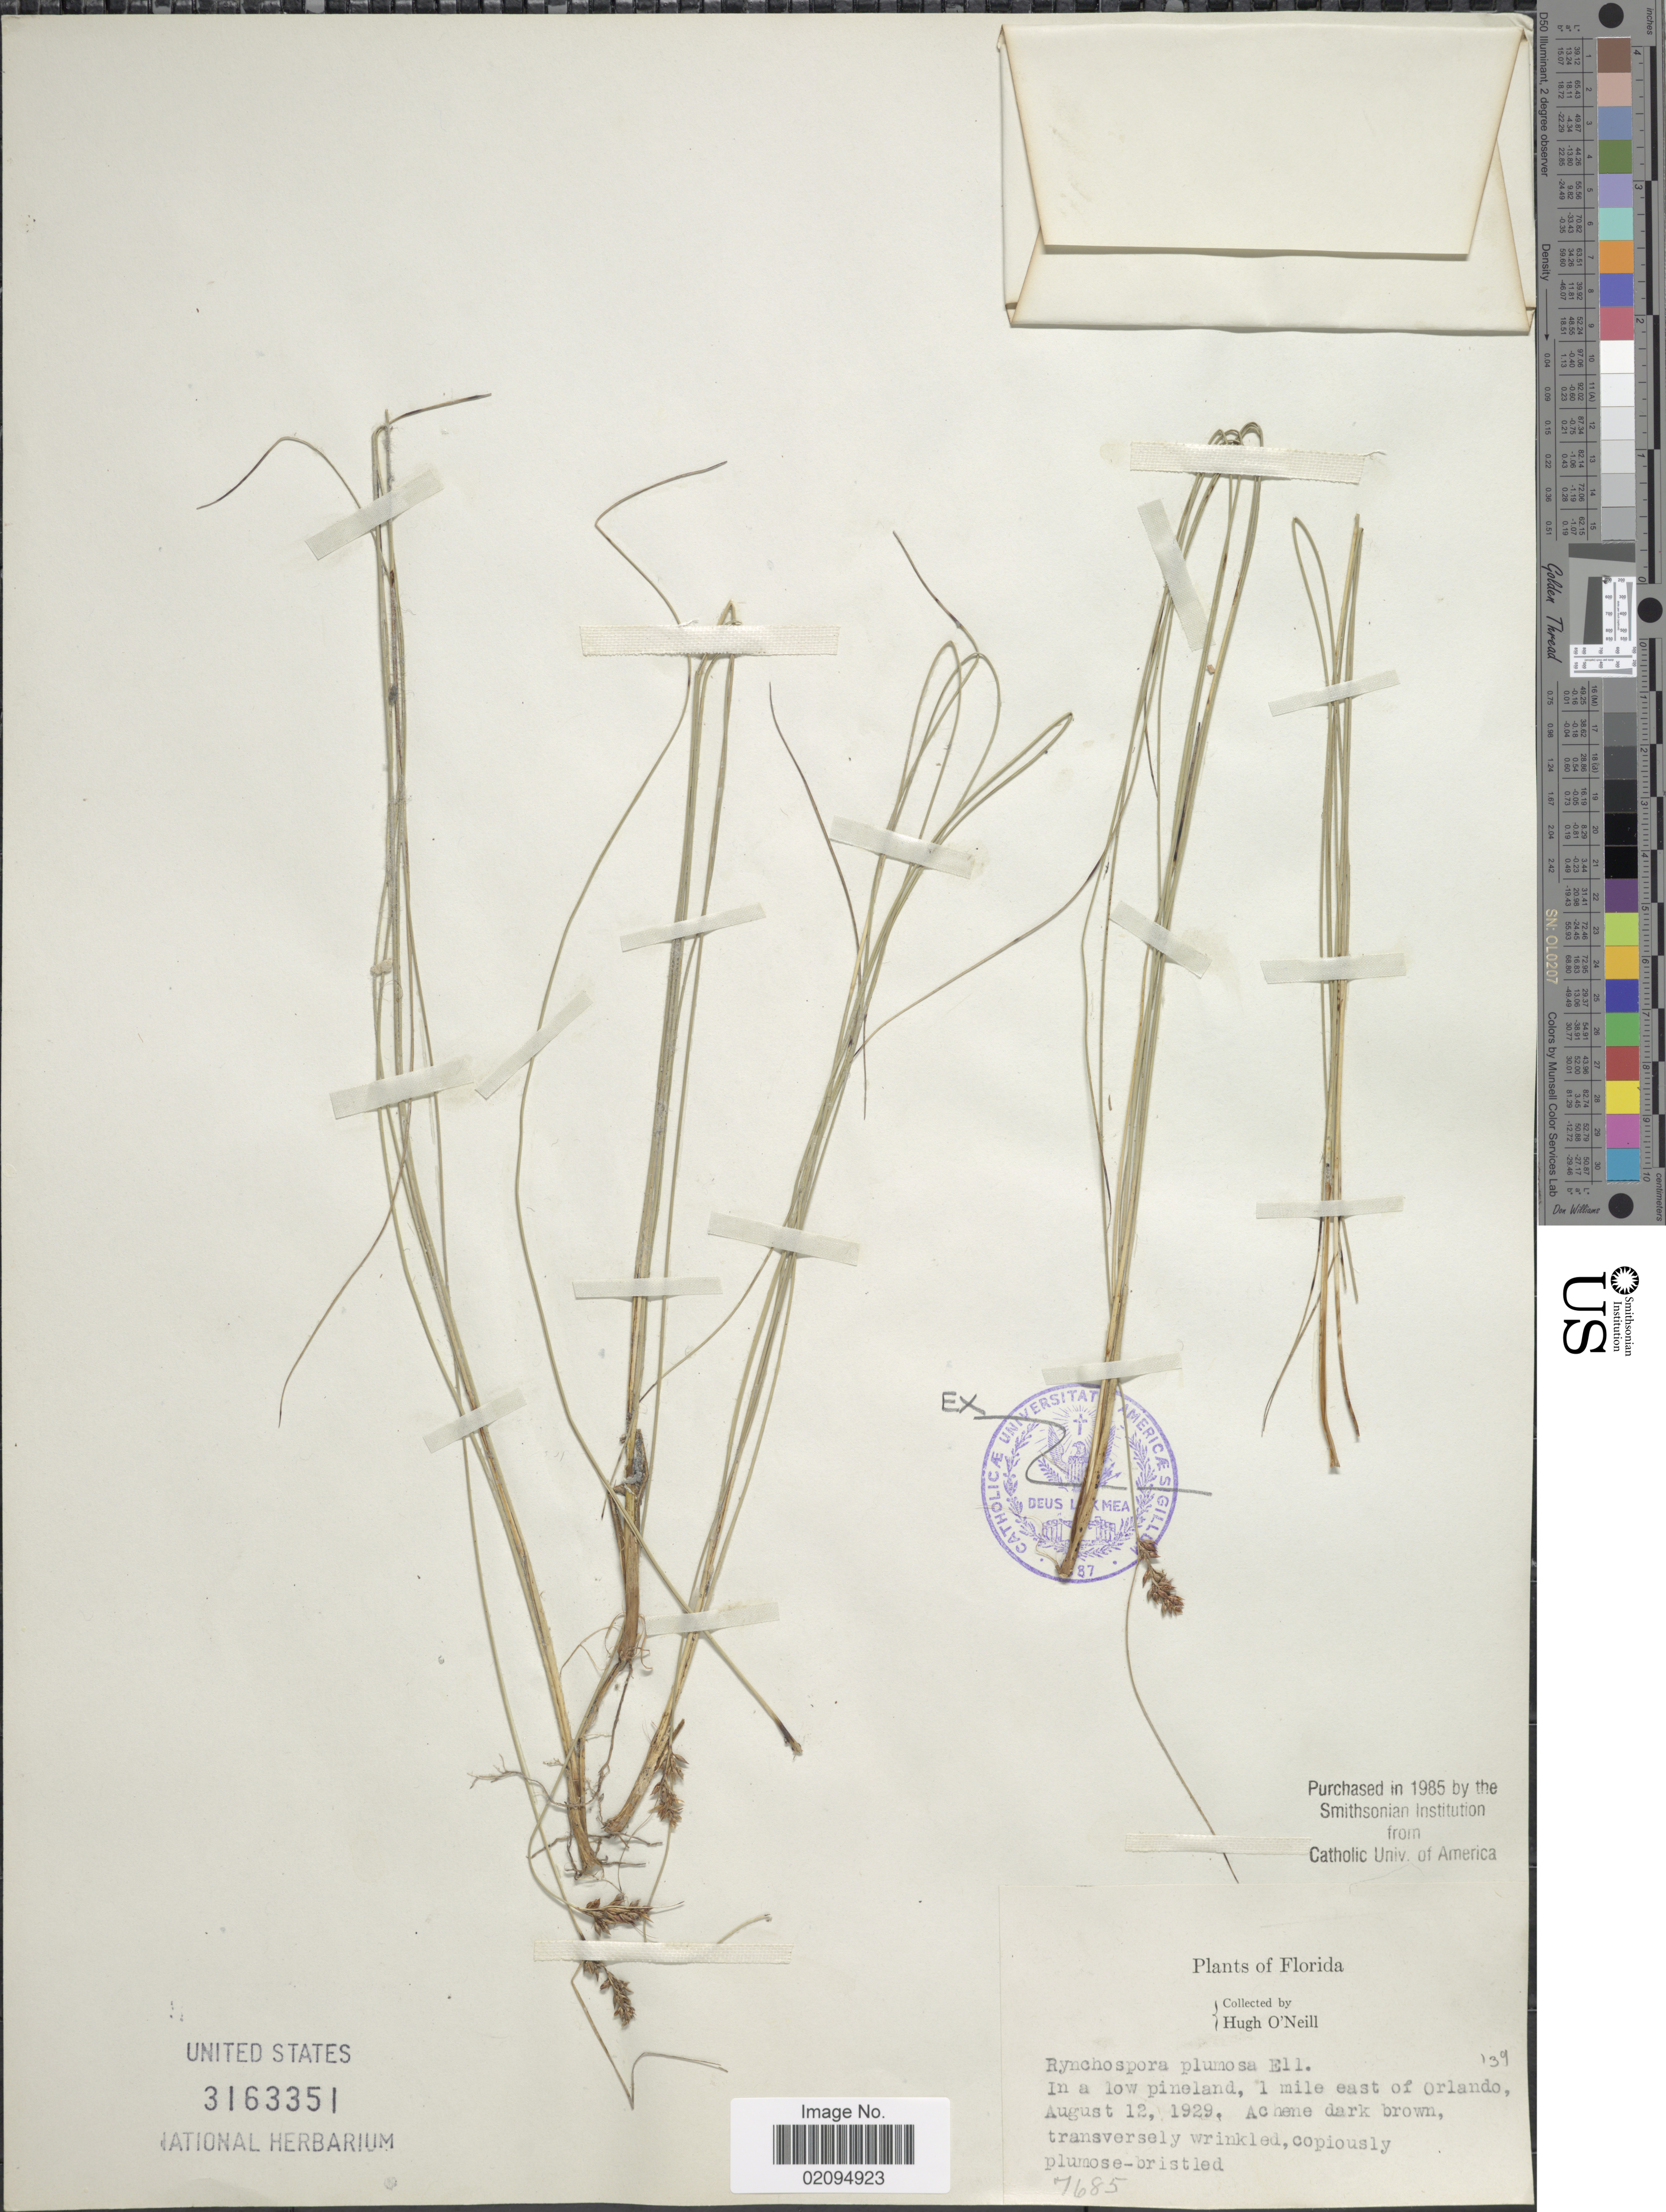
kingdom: Plantae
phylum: Tracheophyta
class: Liliopsida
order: Poales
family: Cyperaceae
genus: Rhynchospora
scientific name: Rhynchospora plumosa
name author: Elliott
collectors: H. O'Neill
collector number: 7685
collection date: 1929-08-12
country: United States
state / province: Florida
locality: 1 mile east of Orlando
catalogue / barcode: US 3163351